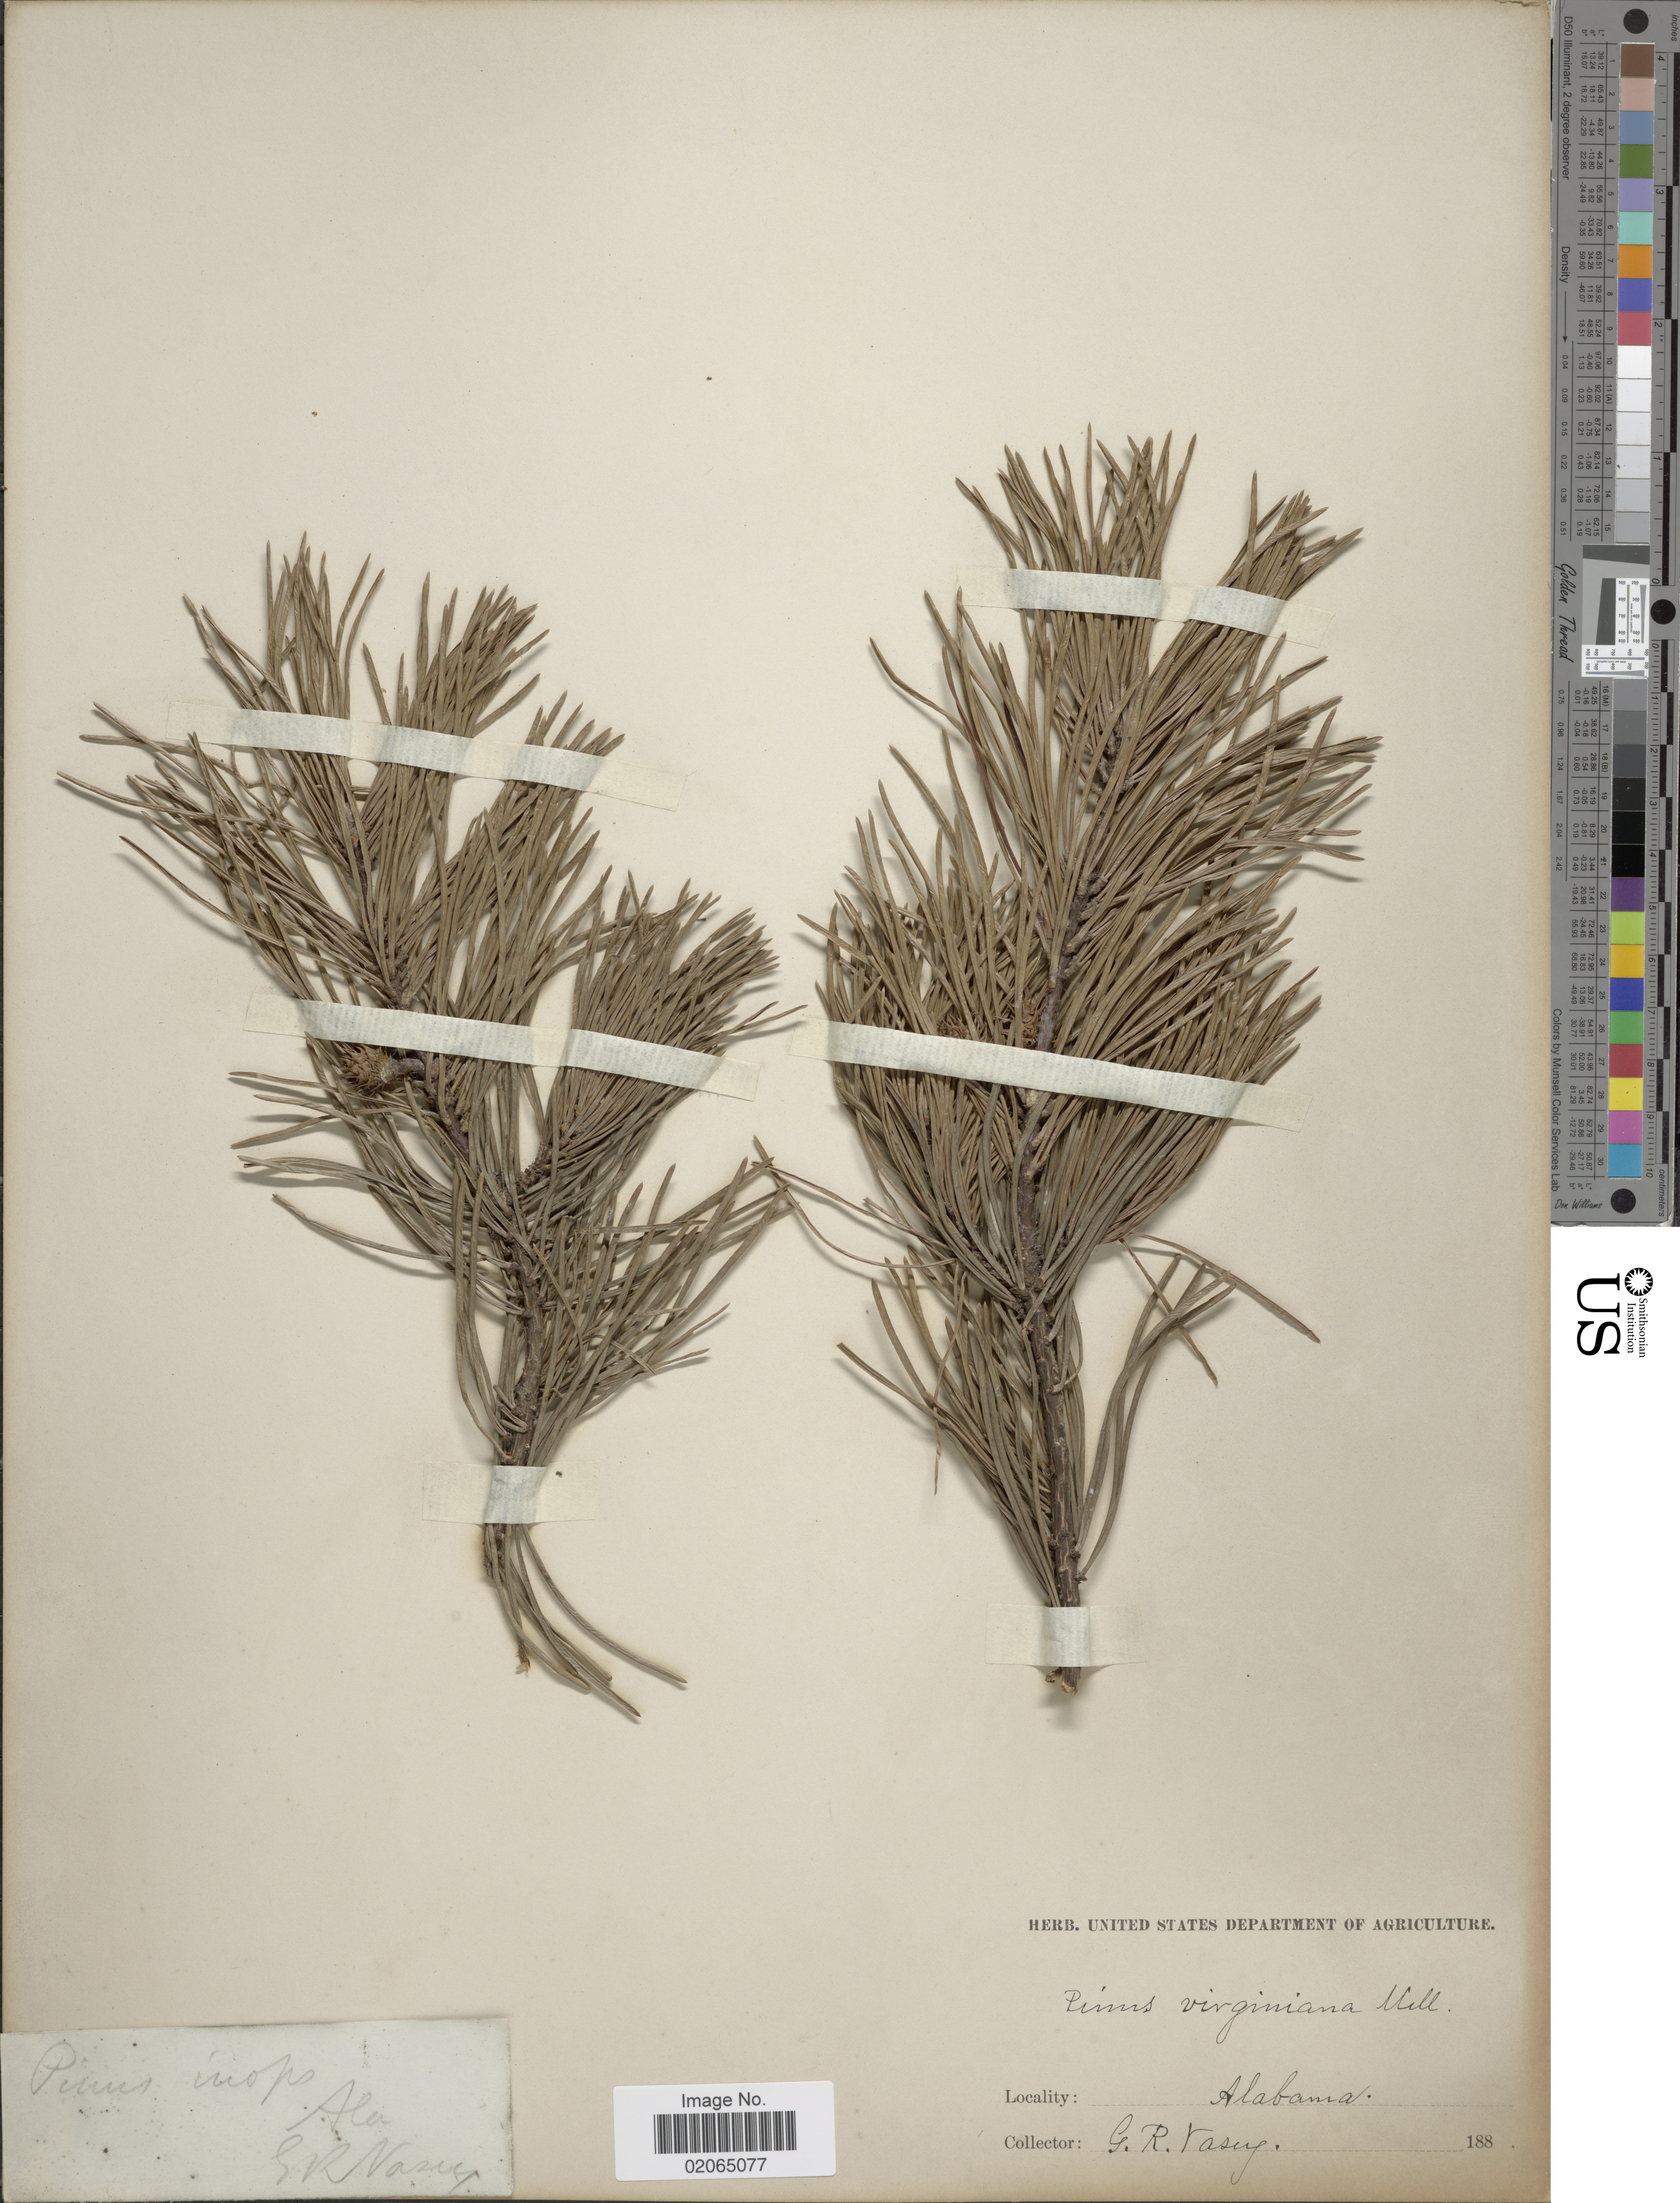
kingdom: Plantae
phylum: Tracheophyta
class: Pinopsida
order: Pinales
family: Pinaceae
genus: Pinus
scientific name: Pinus virginiana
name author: Mill.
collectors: G. R. Vasey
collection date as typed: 188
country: United States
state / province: Alabama